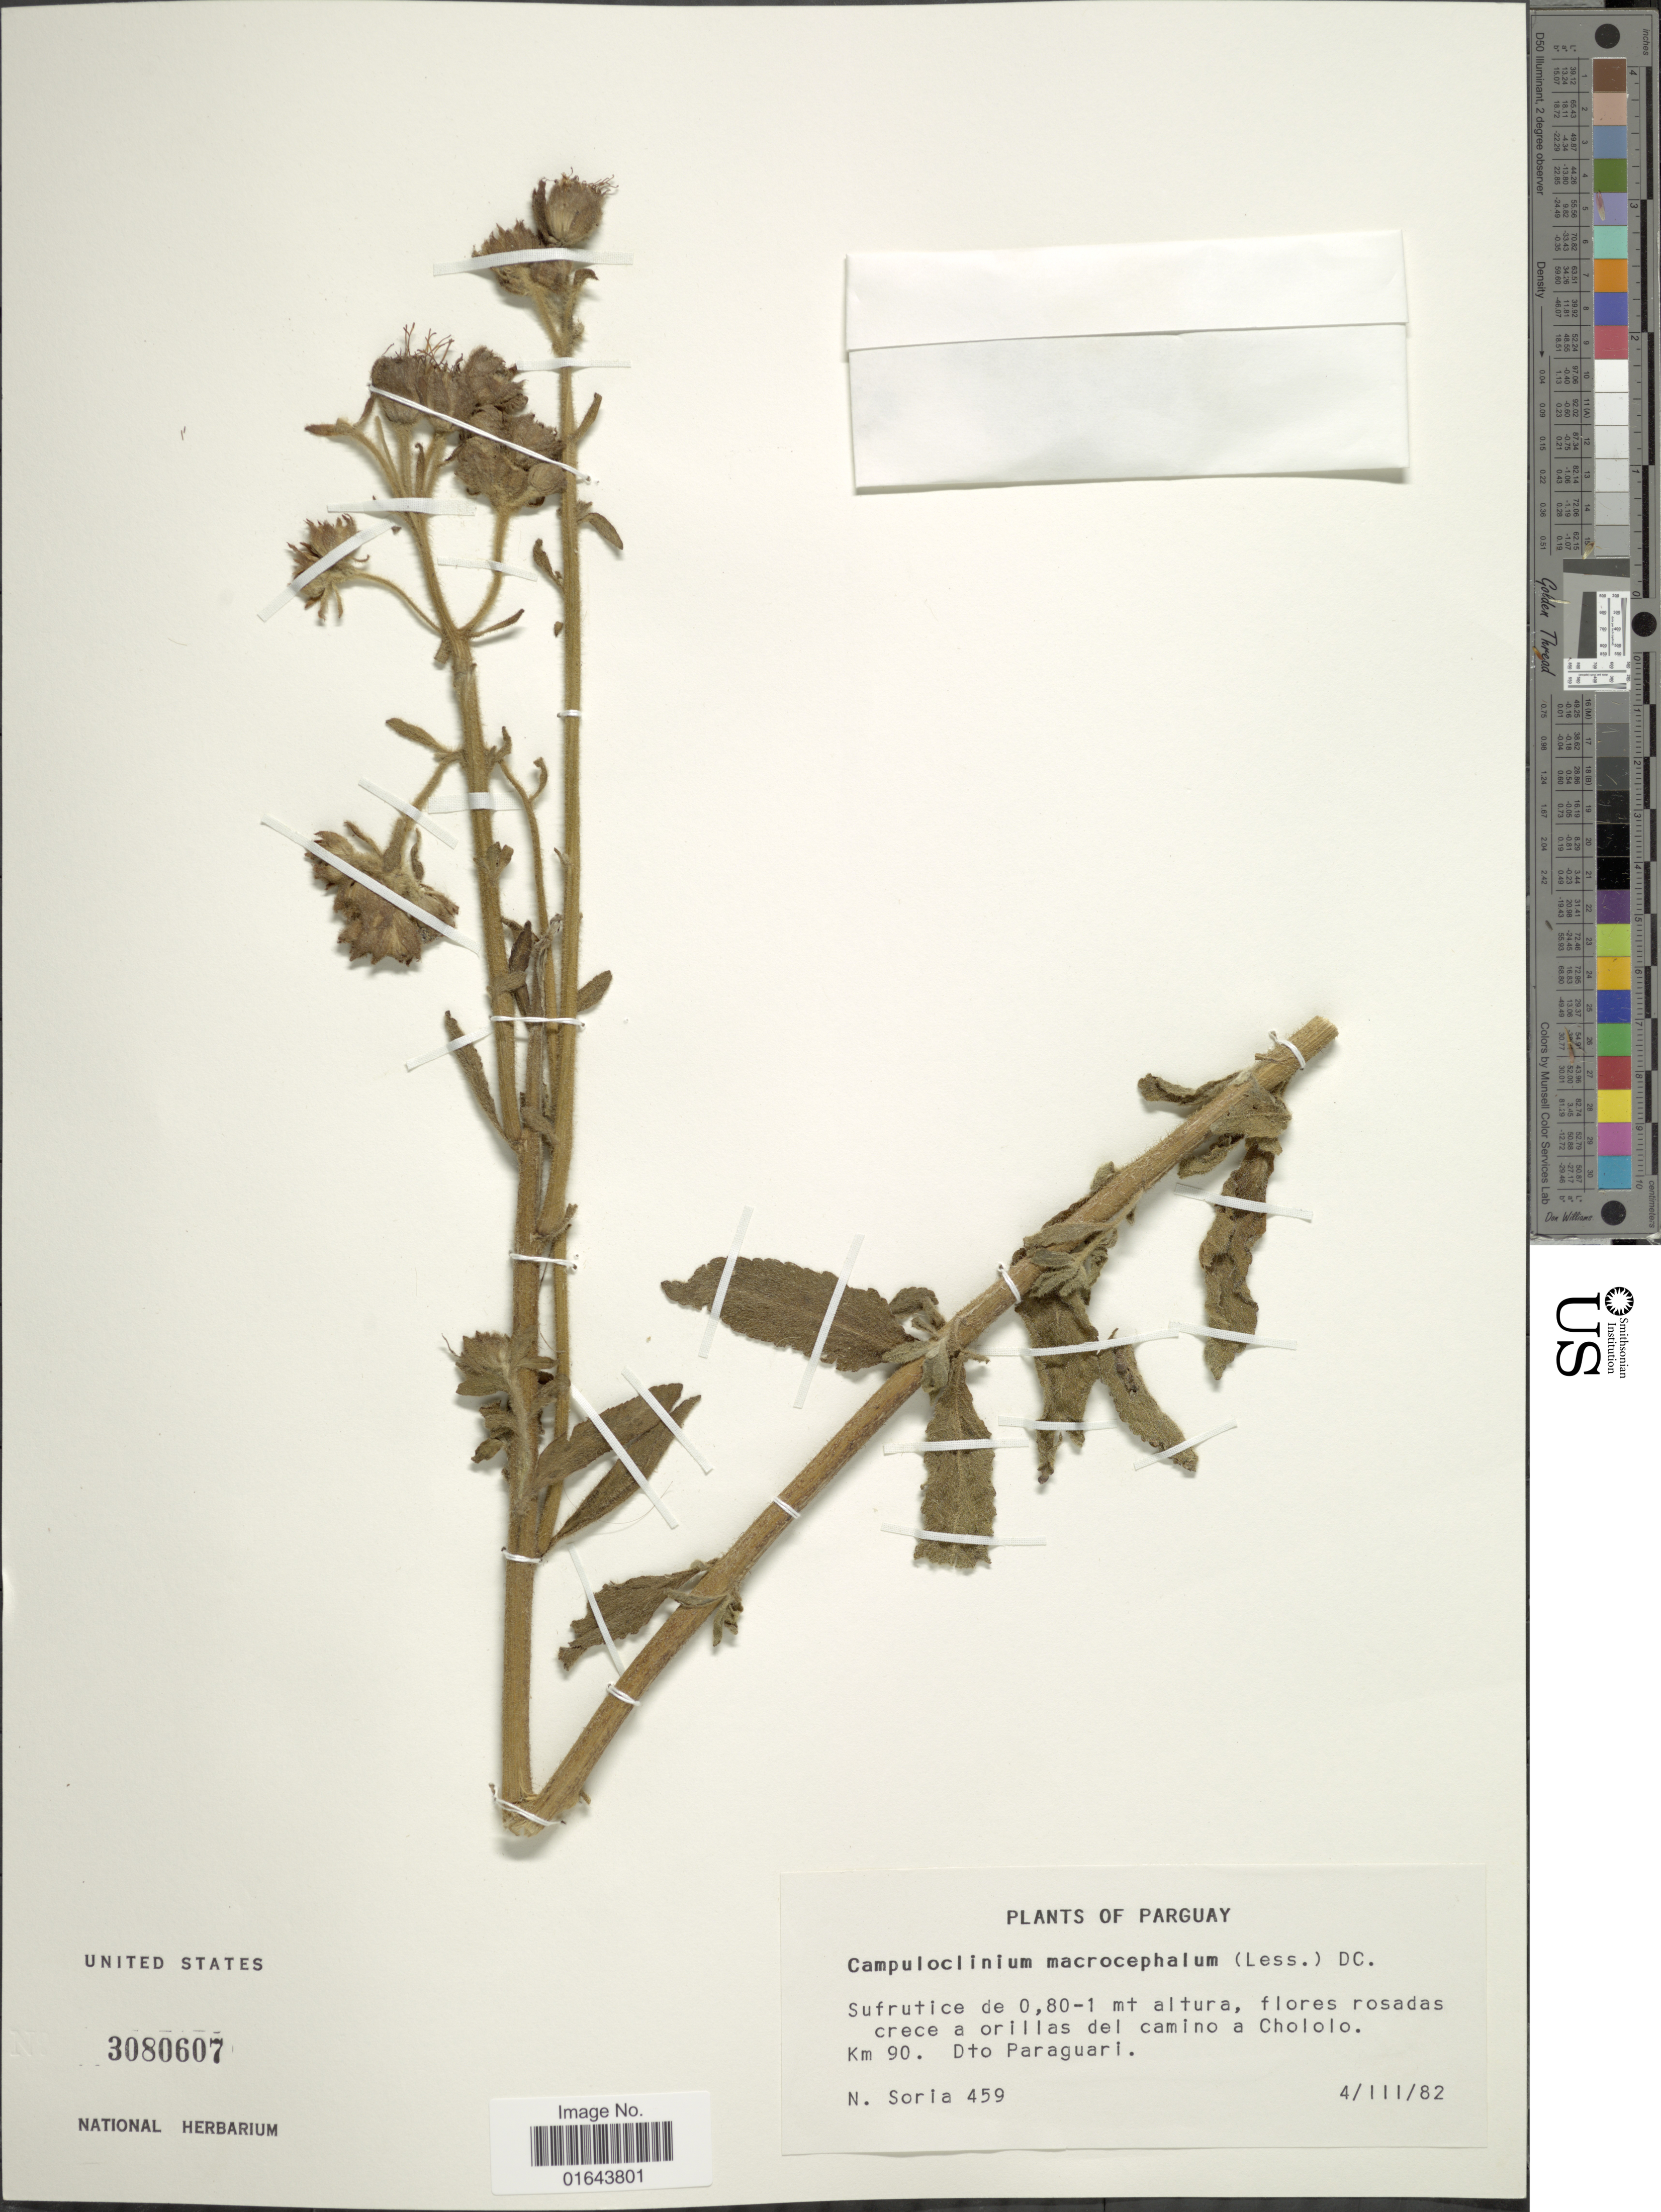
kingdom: Plantae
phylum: Tracheophyta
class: Magnoliopsida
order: Asterales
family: Asteraceae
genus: Campuloclinium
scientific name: Campuloclinium macrocephalum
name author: (Less.) DC.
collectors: N. Soria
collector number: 459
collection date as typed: Transcribed d/m/y: 4/3/82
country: Paraguay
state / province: Paraguari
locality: Flores rosadas crece a orillas del camino a Chololo. Km 90. Dto Paraguari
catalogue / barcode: US 3080607